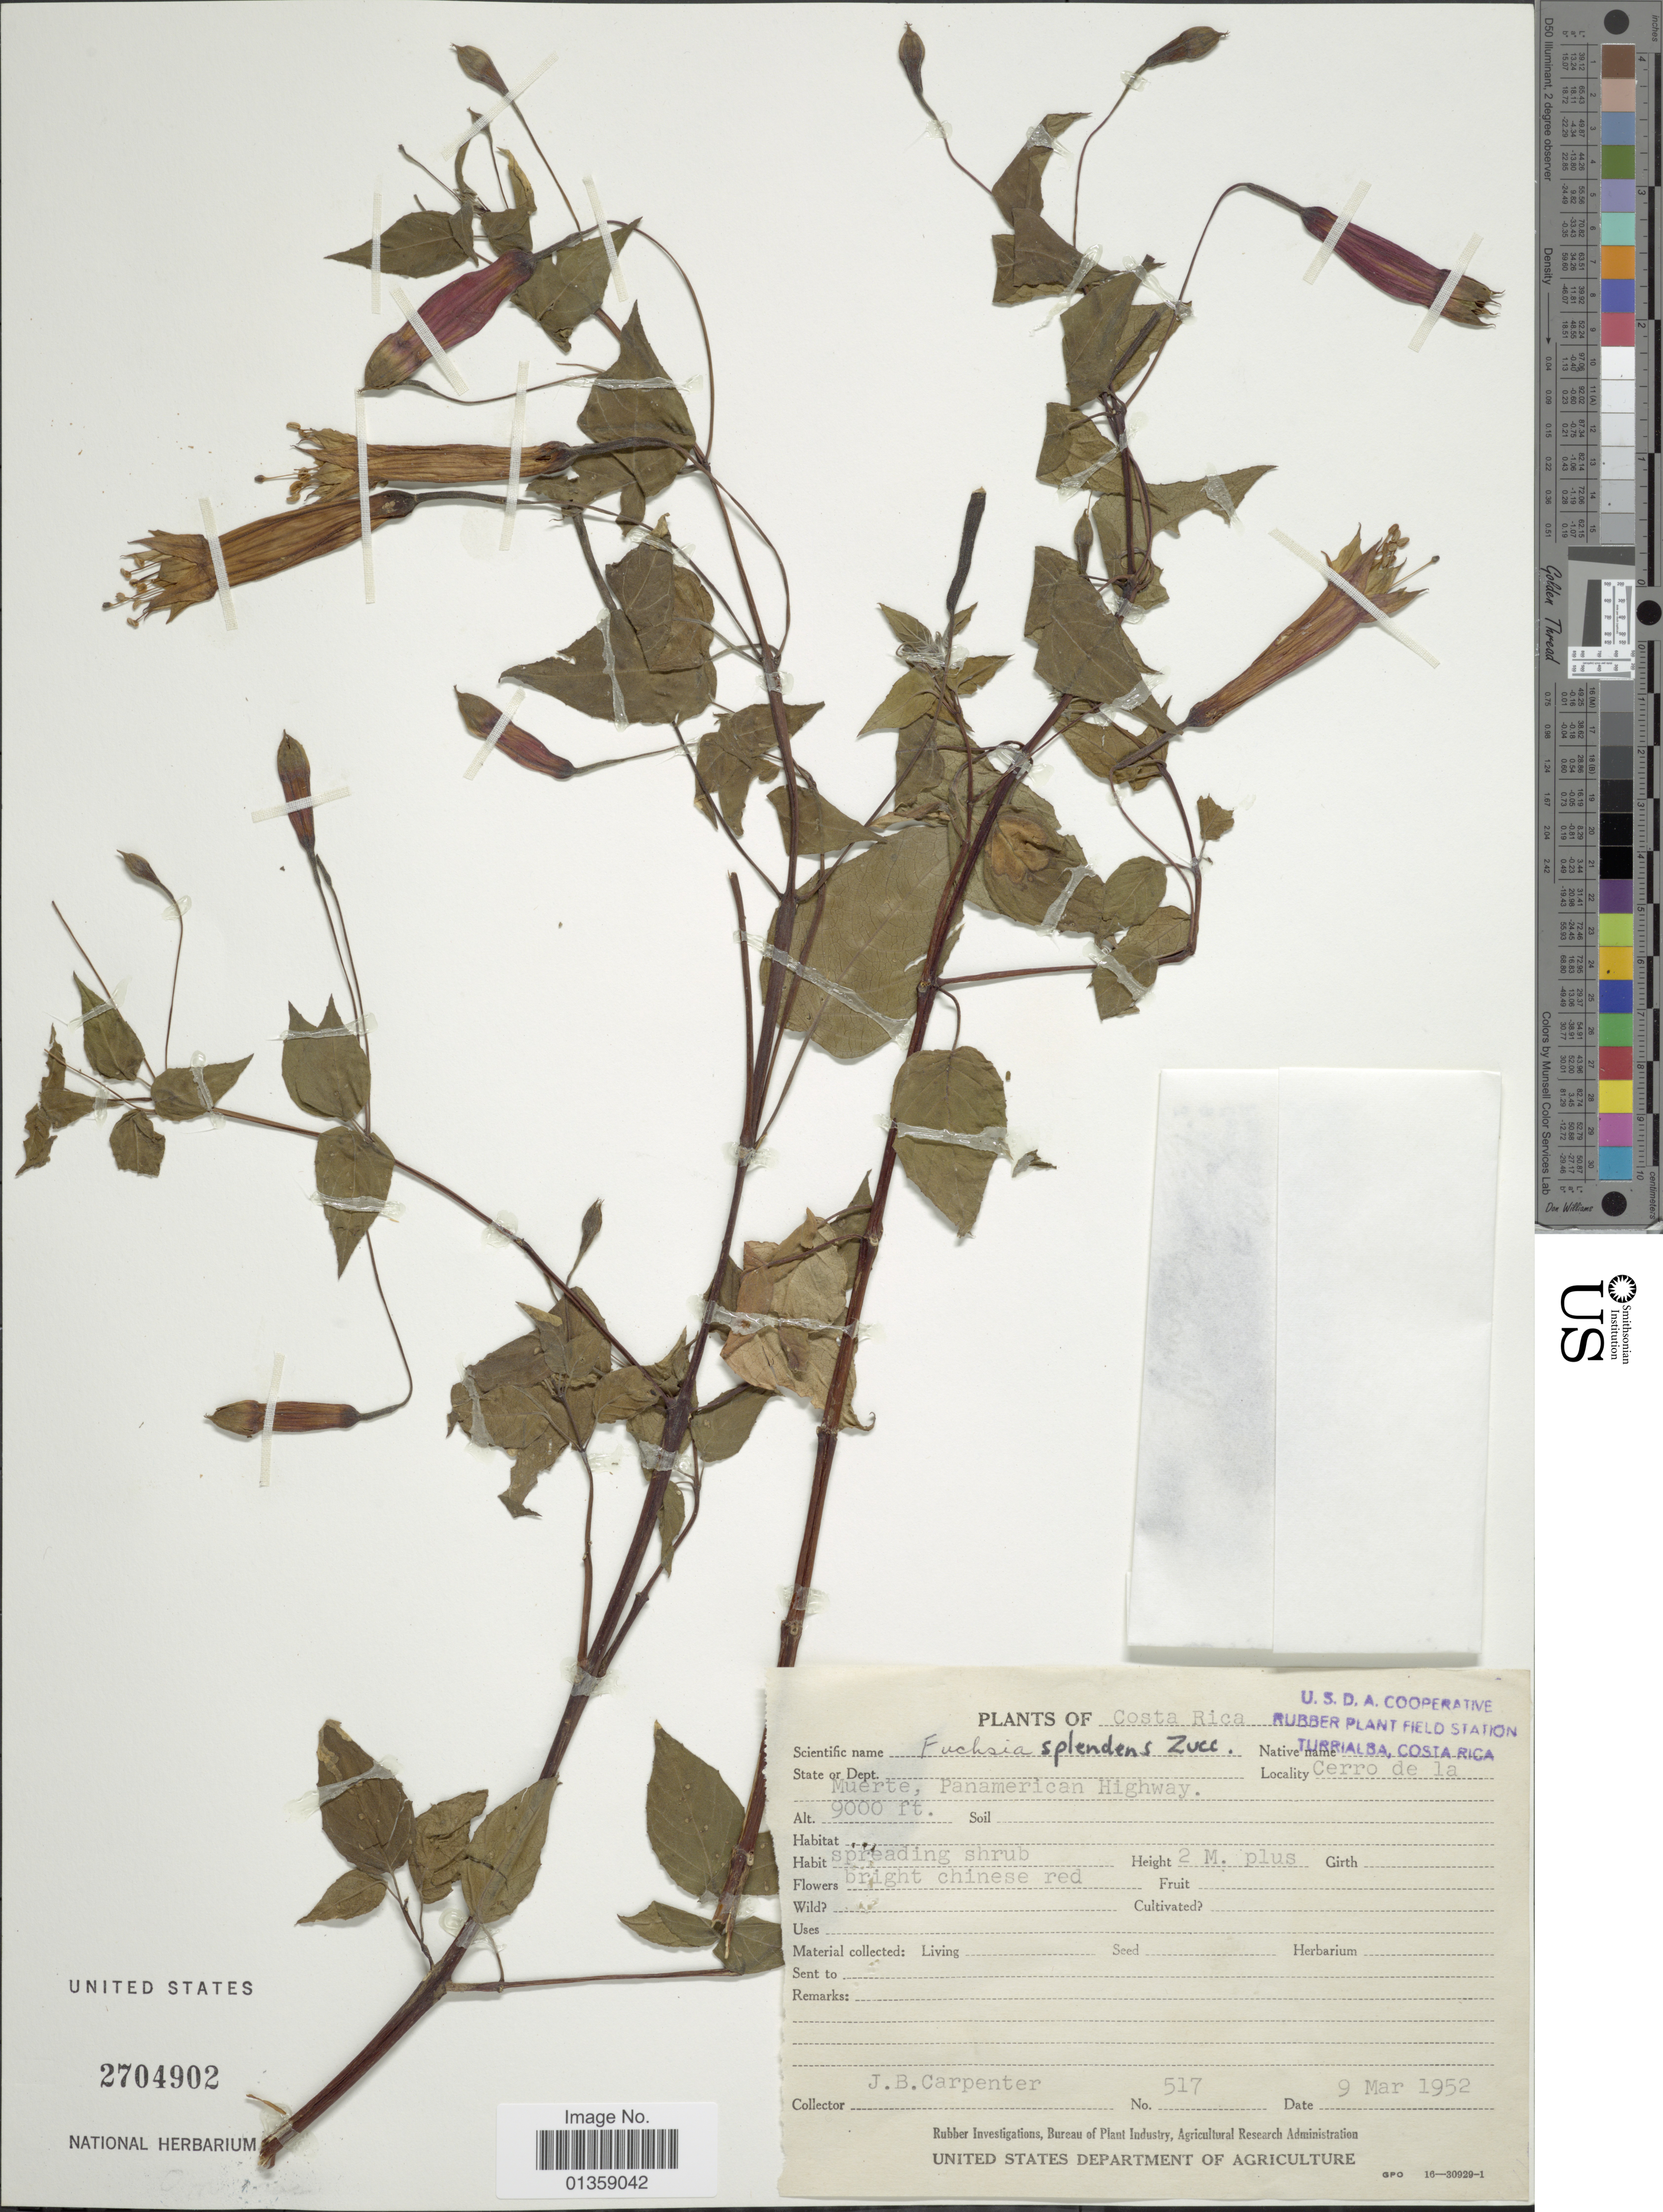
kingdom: Plantae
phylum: Tracheophyta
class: Magnoliopsida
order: Myrtales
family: Onagraceae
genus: Fuchsia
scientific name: Fuchsia splendens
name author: Zucc.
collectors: J. Carpenter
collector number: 517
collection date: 1952-03-09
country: Costa Rica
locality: Cerro de la Muerte, Panamerican Highway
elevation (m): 2743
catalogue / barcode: US 2704902